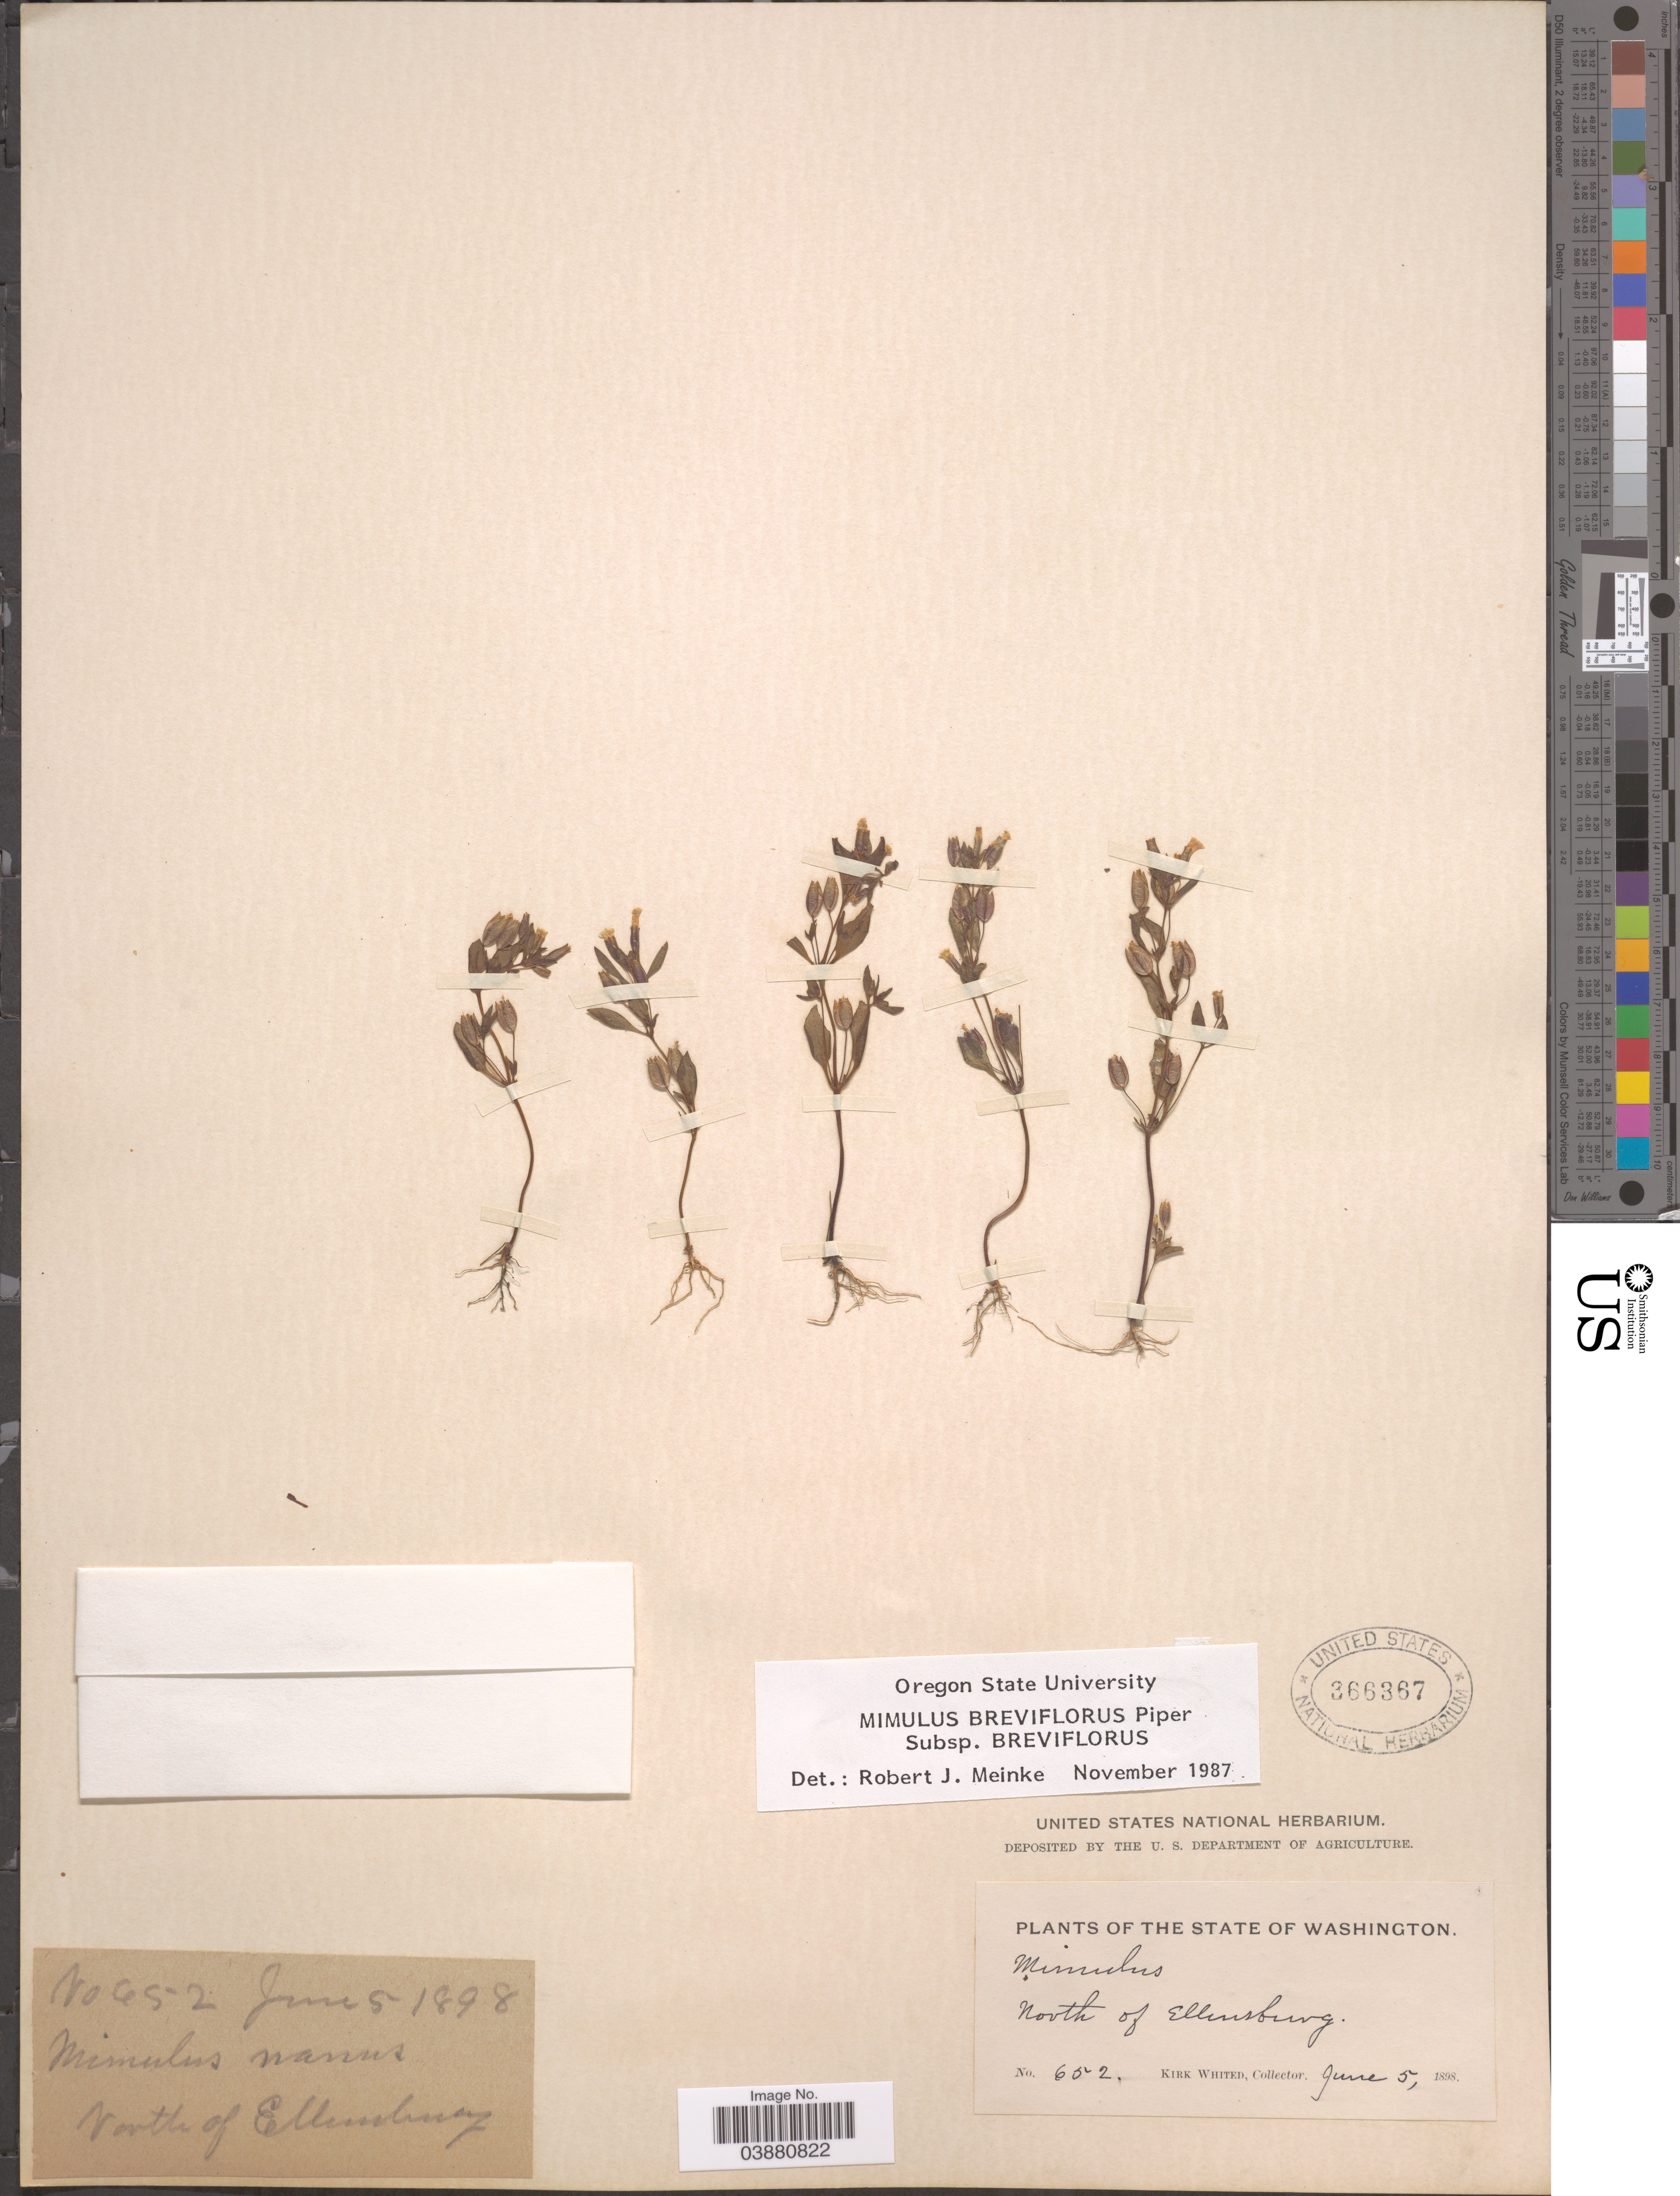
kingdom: Plantae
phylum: Tracheophyta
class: Magnoliopsida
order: Lamiales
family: Phrymaceae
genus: Mimulus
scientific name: Mimulus breviflorus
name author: Piper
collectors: K. Whited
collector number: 652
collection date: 1898-06-05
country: United States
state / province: Washington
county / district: Kittitas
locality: North of Ellensburg.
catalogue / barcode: US 366367